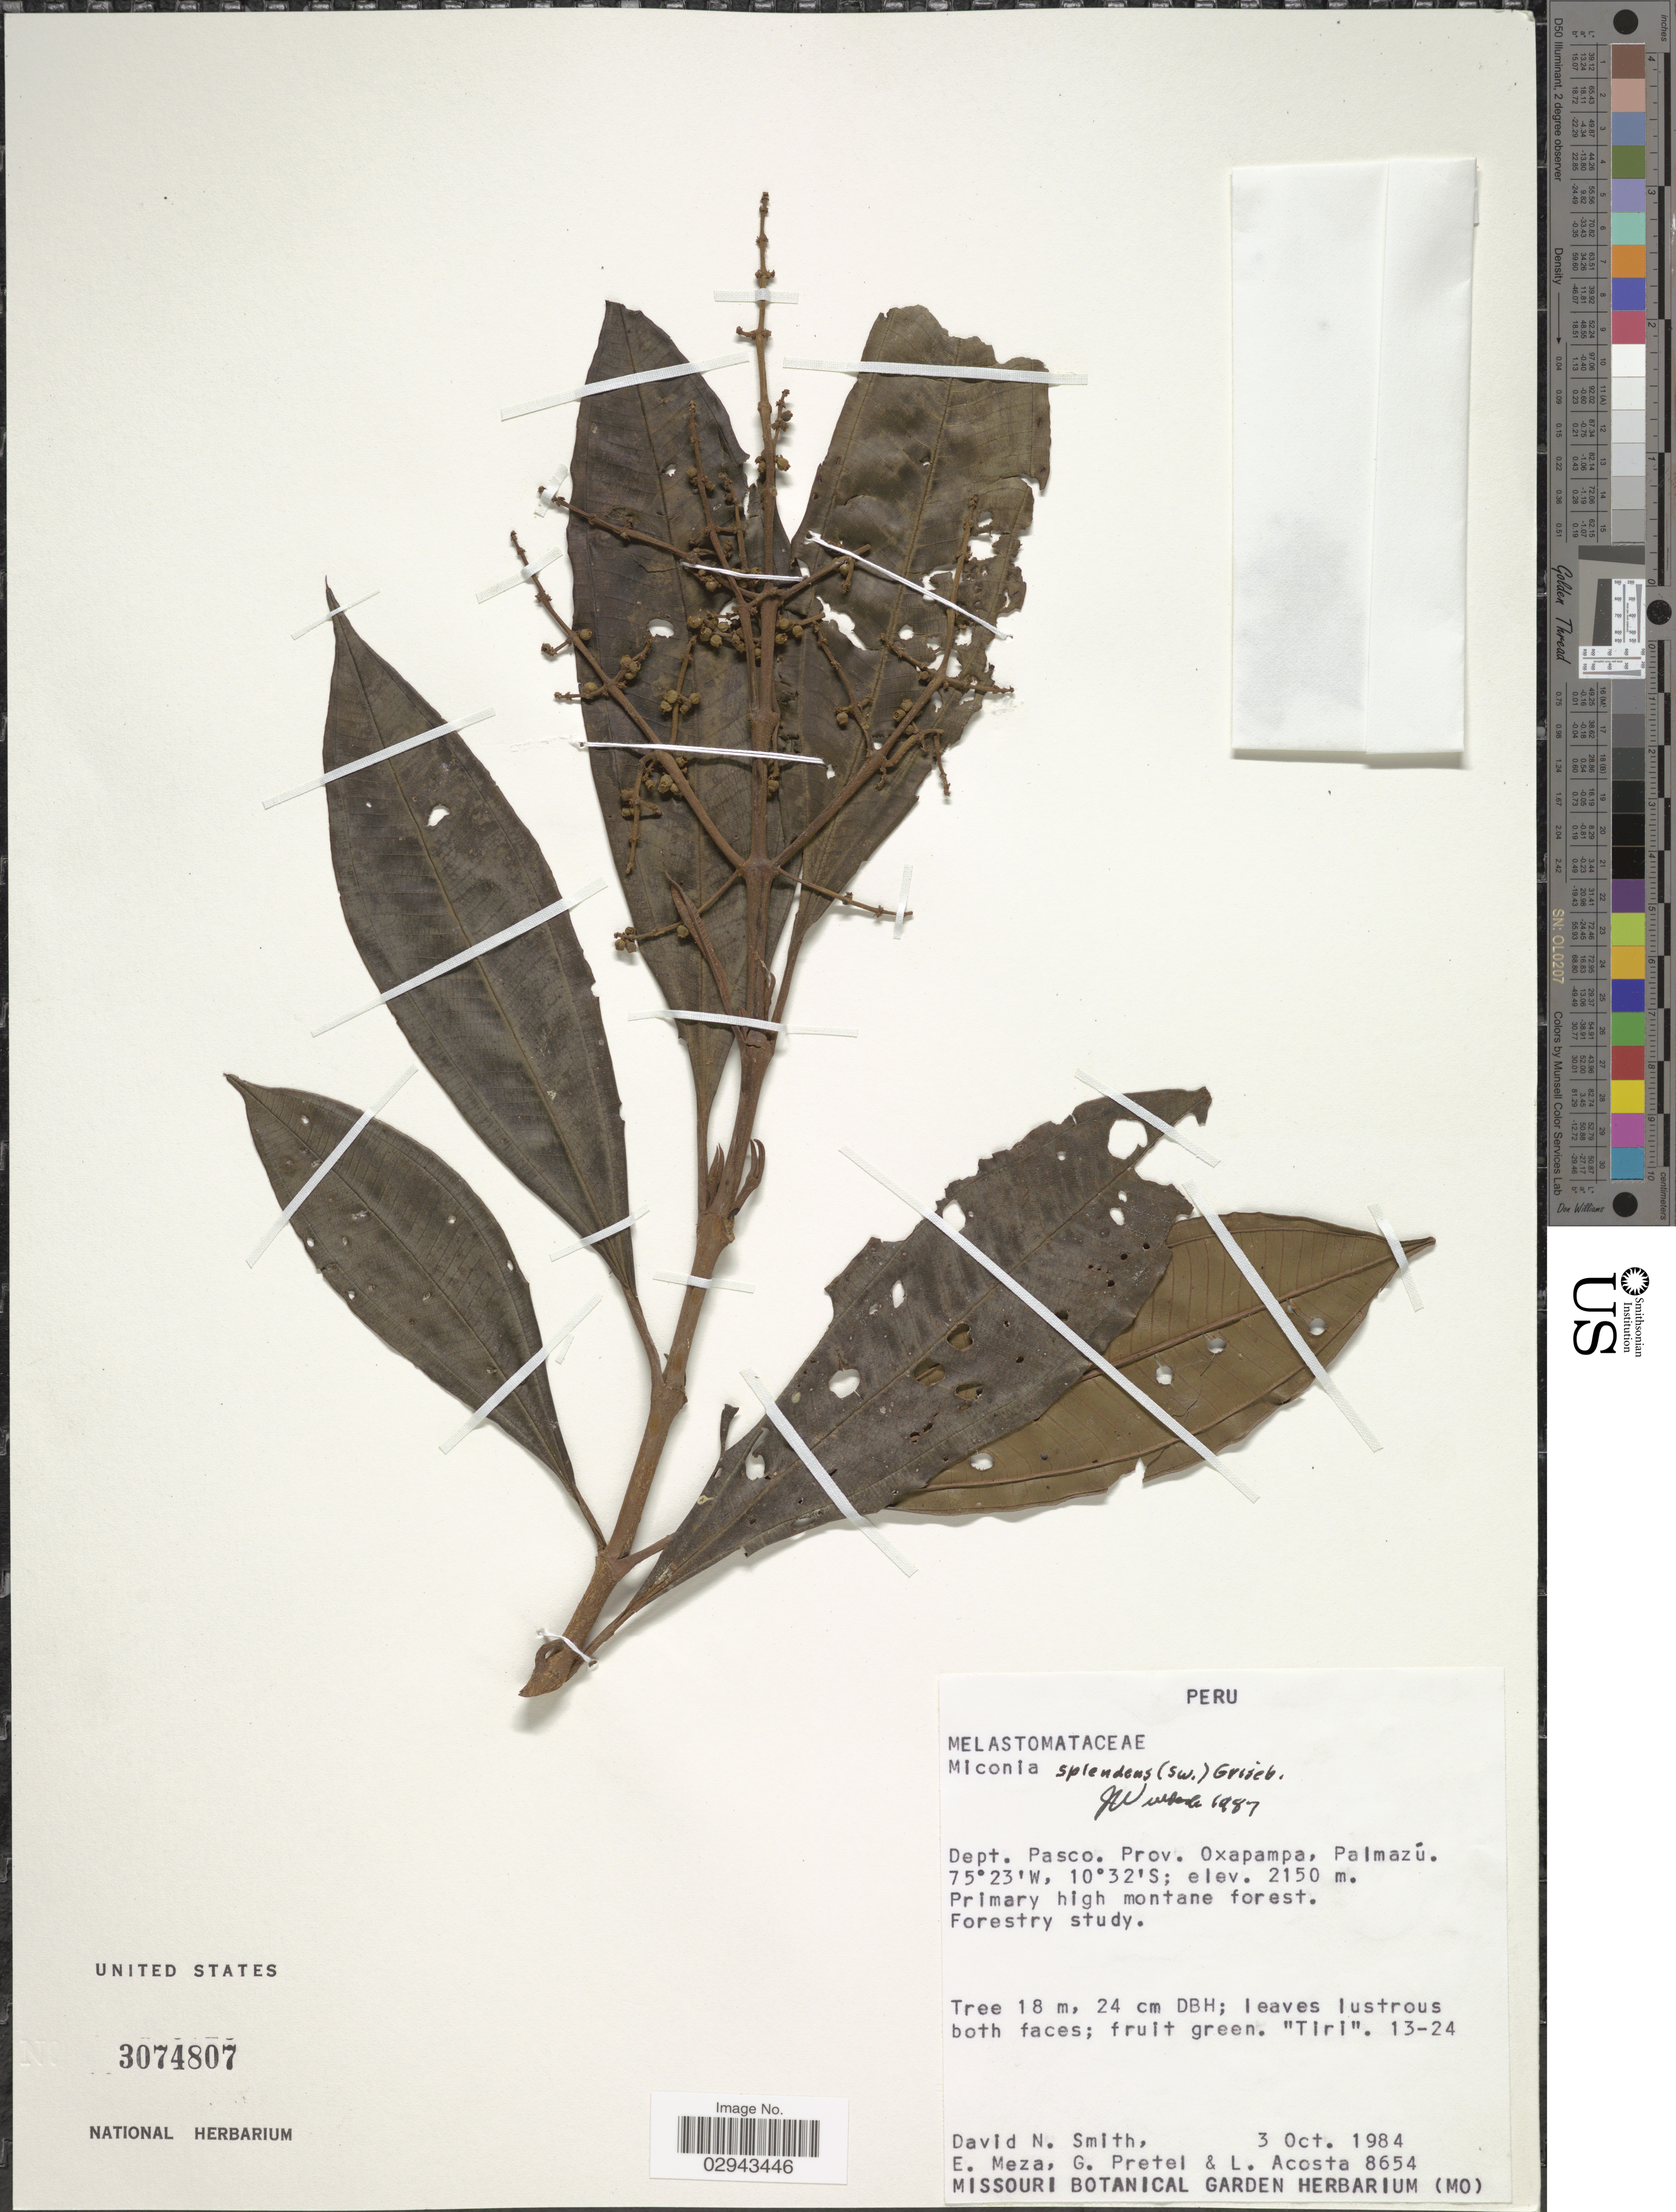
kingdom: Plantae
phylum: Tracheophyta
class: Magnoliopsida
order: Myrtales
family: Melastomataceae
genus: Miconia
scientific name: Miconia splendens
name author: (Sw.) Griseb.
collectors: D. Smith, E. Meza, G. Pretel & L. Acosta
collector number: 8654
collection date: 1984-10-03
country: Peru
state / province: Pasco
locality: Dept. Pasco. Prov. Oxapampa, Palmazú.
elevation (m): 2150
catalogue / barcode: US 3074807